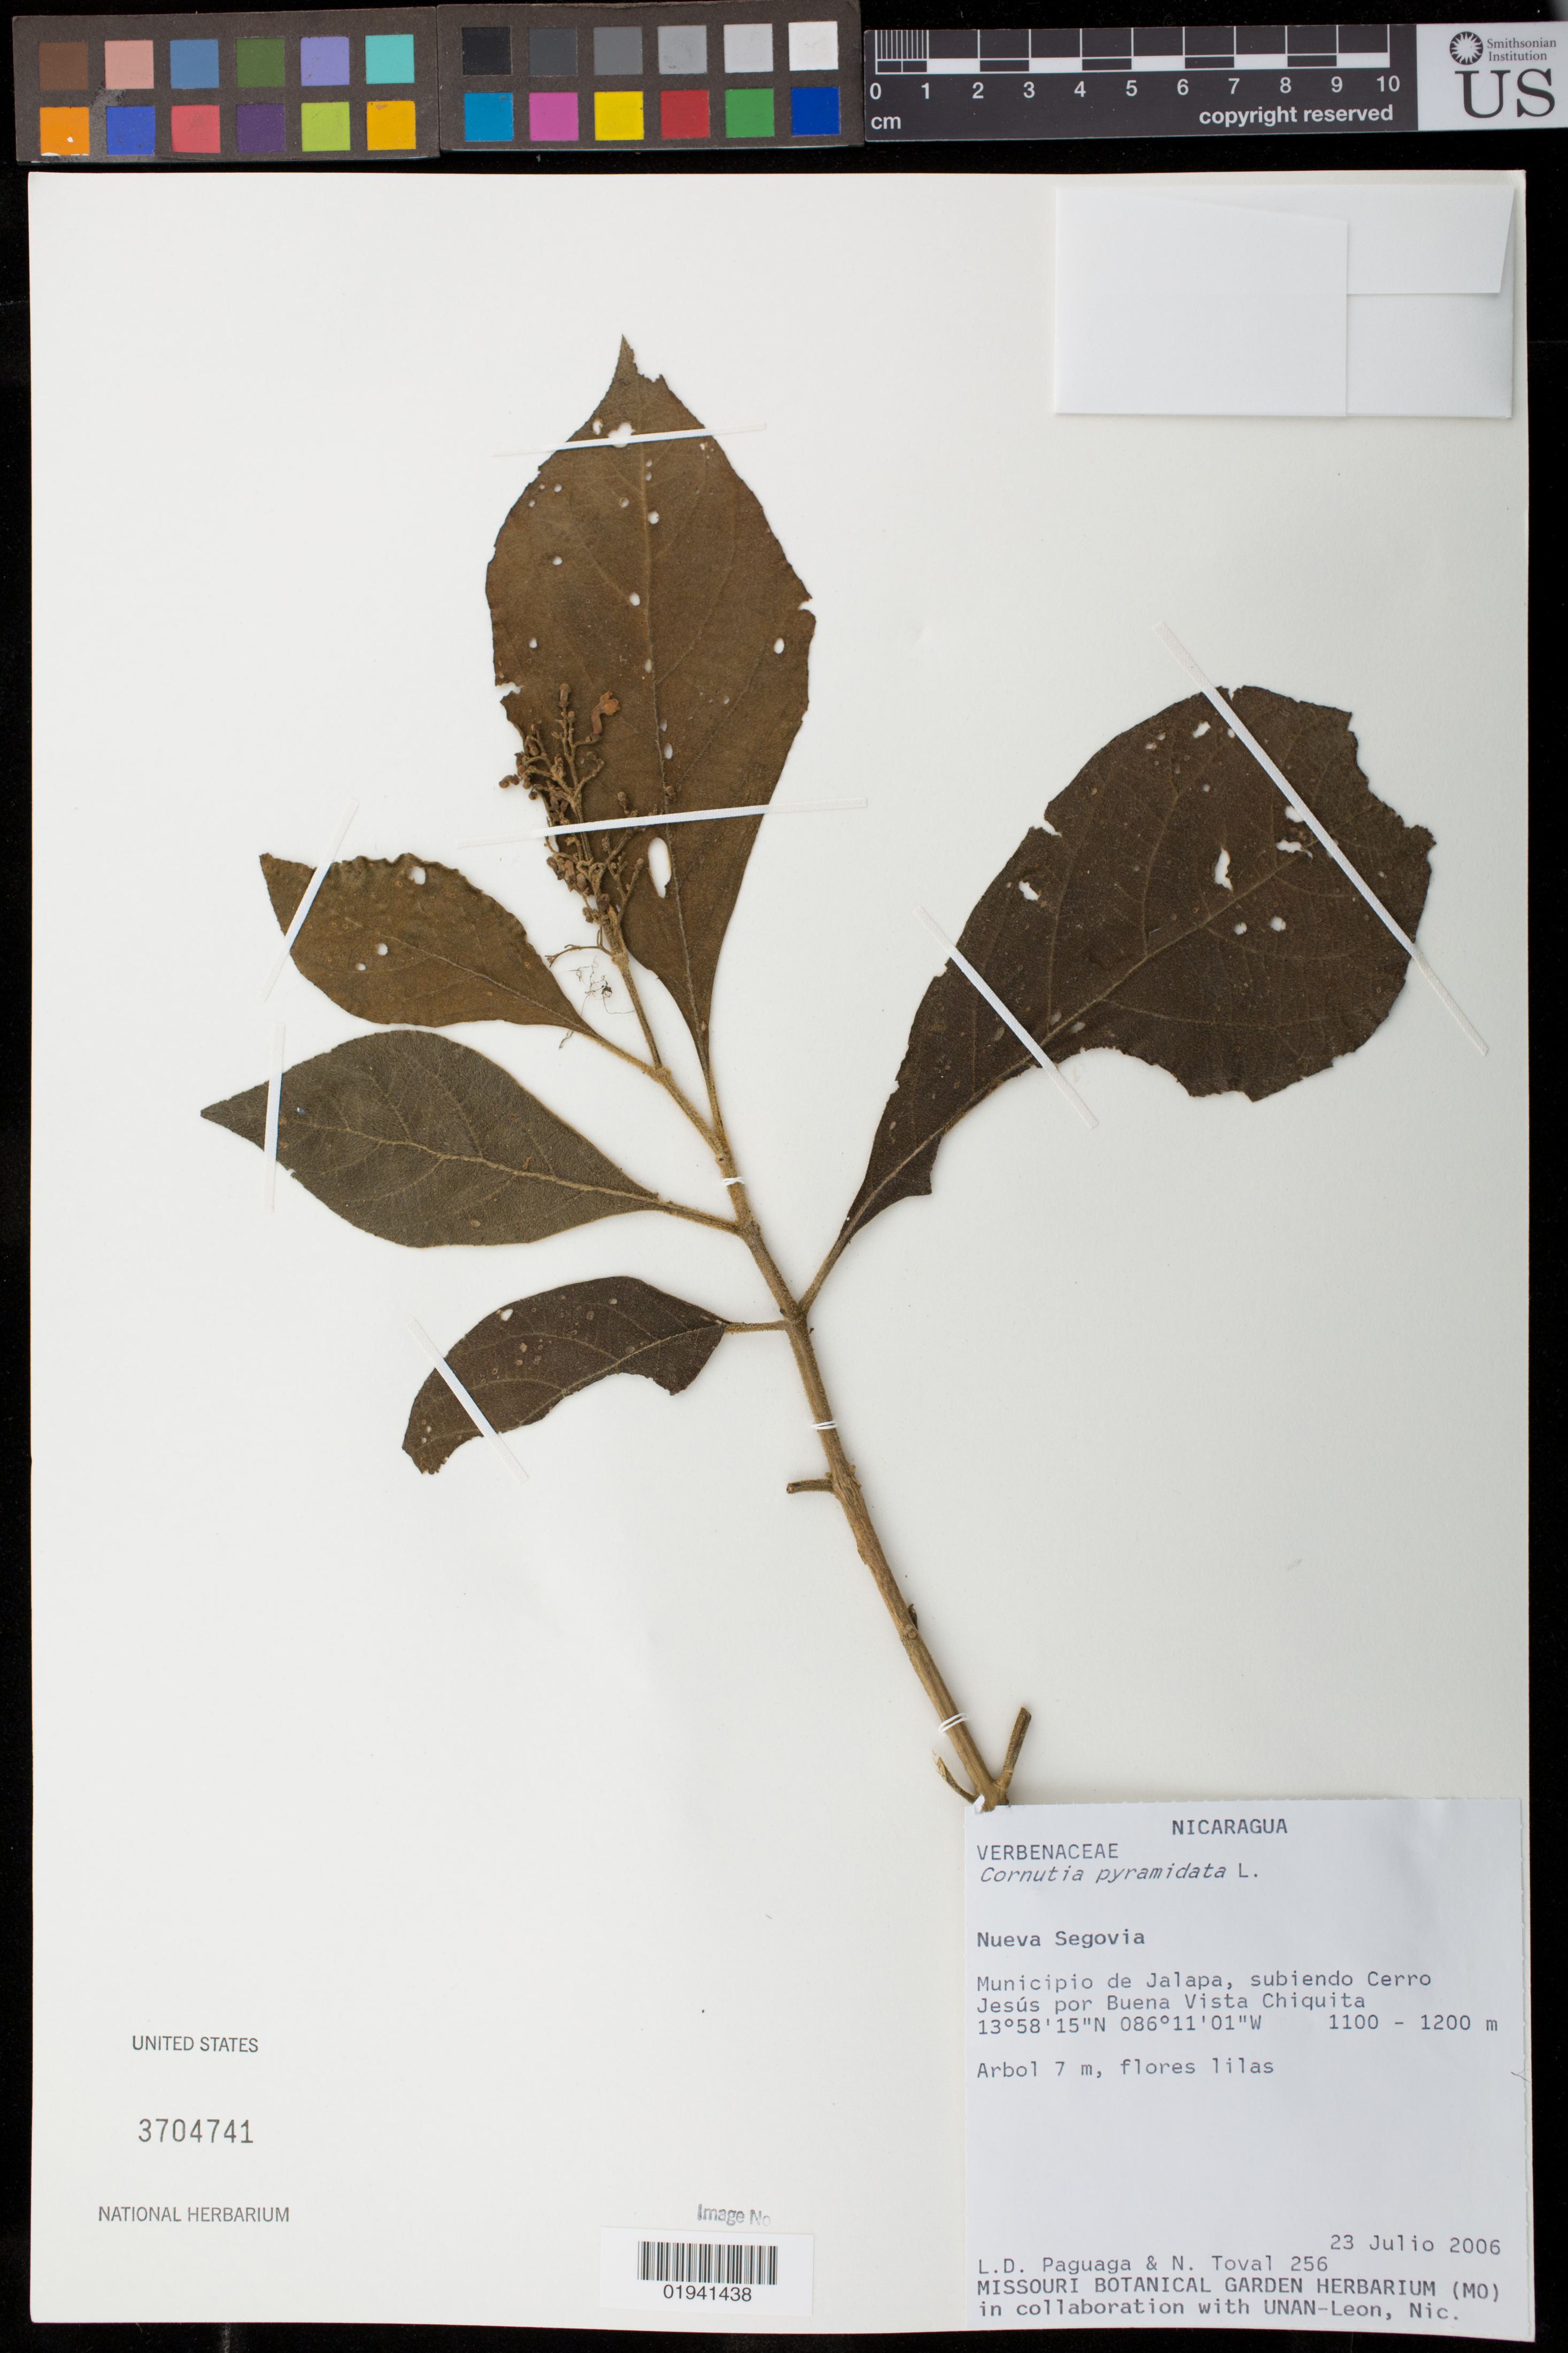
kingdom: Plantae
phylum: Tracheophyta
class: Magnoliopsida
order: Lamiales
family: Lamiaceae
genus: Cornutia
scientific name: Cornutia pyramidata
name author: L.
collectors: L. Paguaga & N. Toval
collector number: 256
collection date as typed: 23 Julio 2006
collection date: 2006-07-23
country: Nicaragua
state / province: Nueva Segovia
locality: Municipio de Jalapa, subiendo Cerro Jesus por Buena Vista Chiquita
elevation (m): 1100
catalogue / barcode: US 3704741